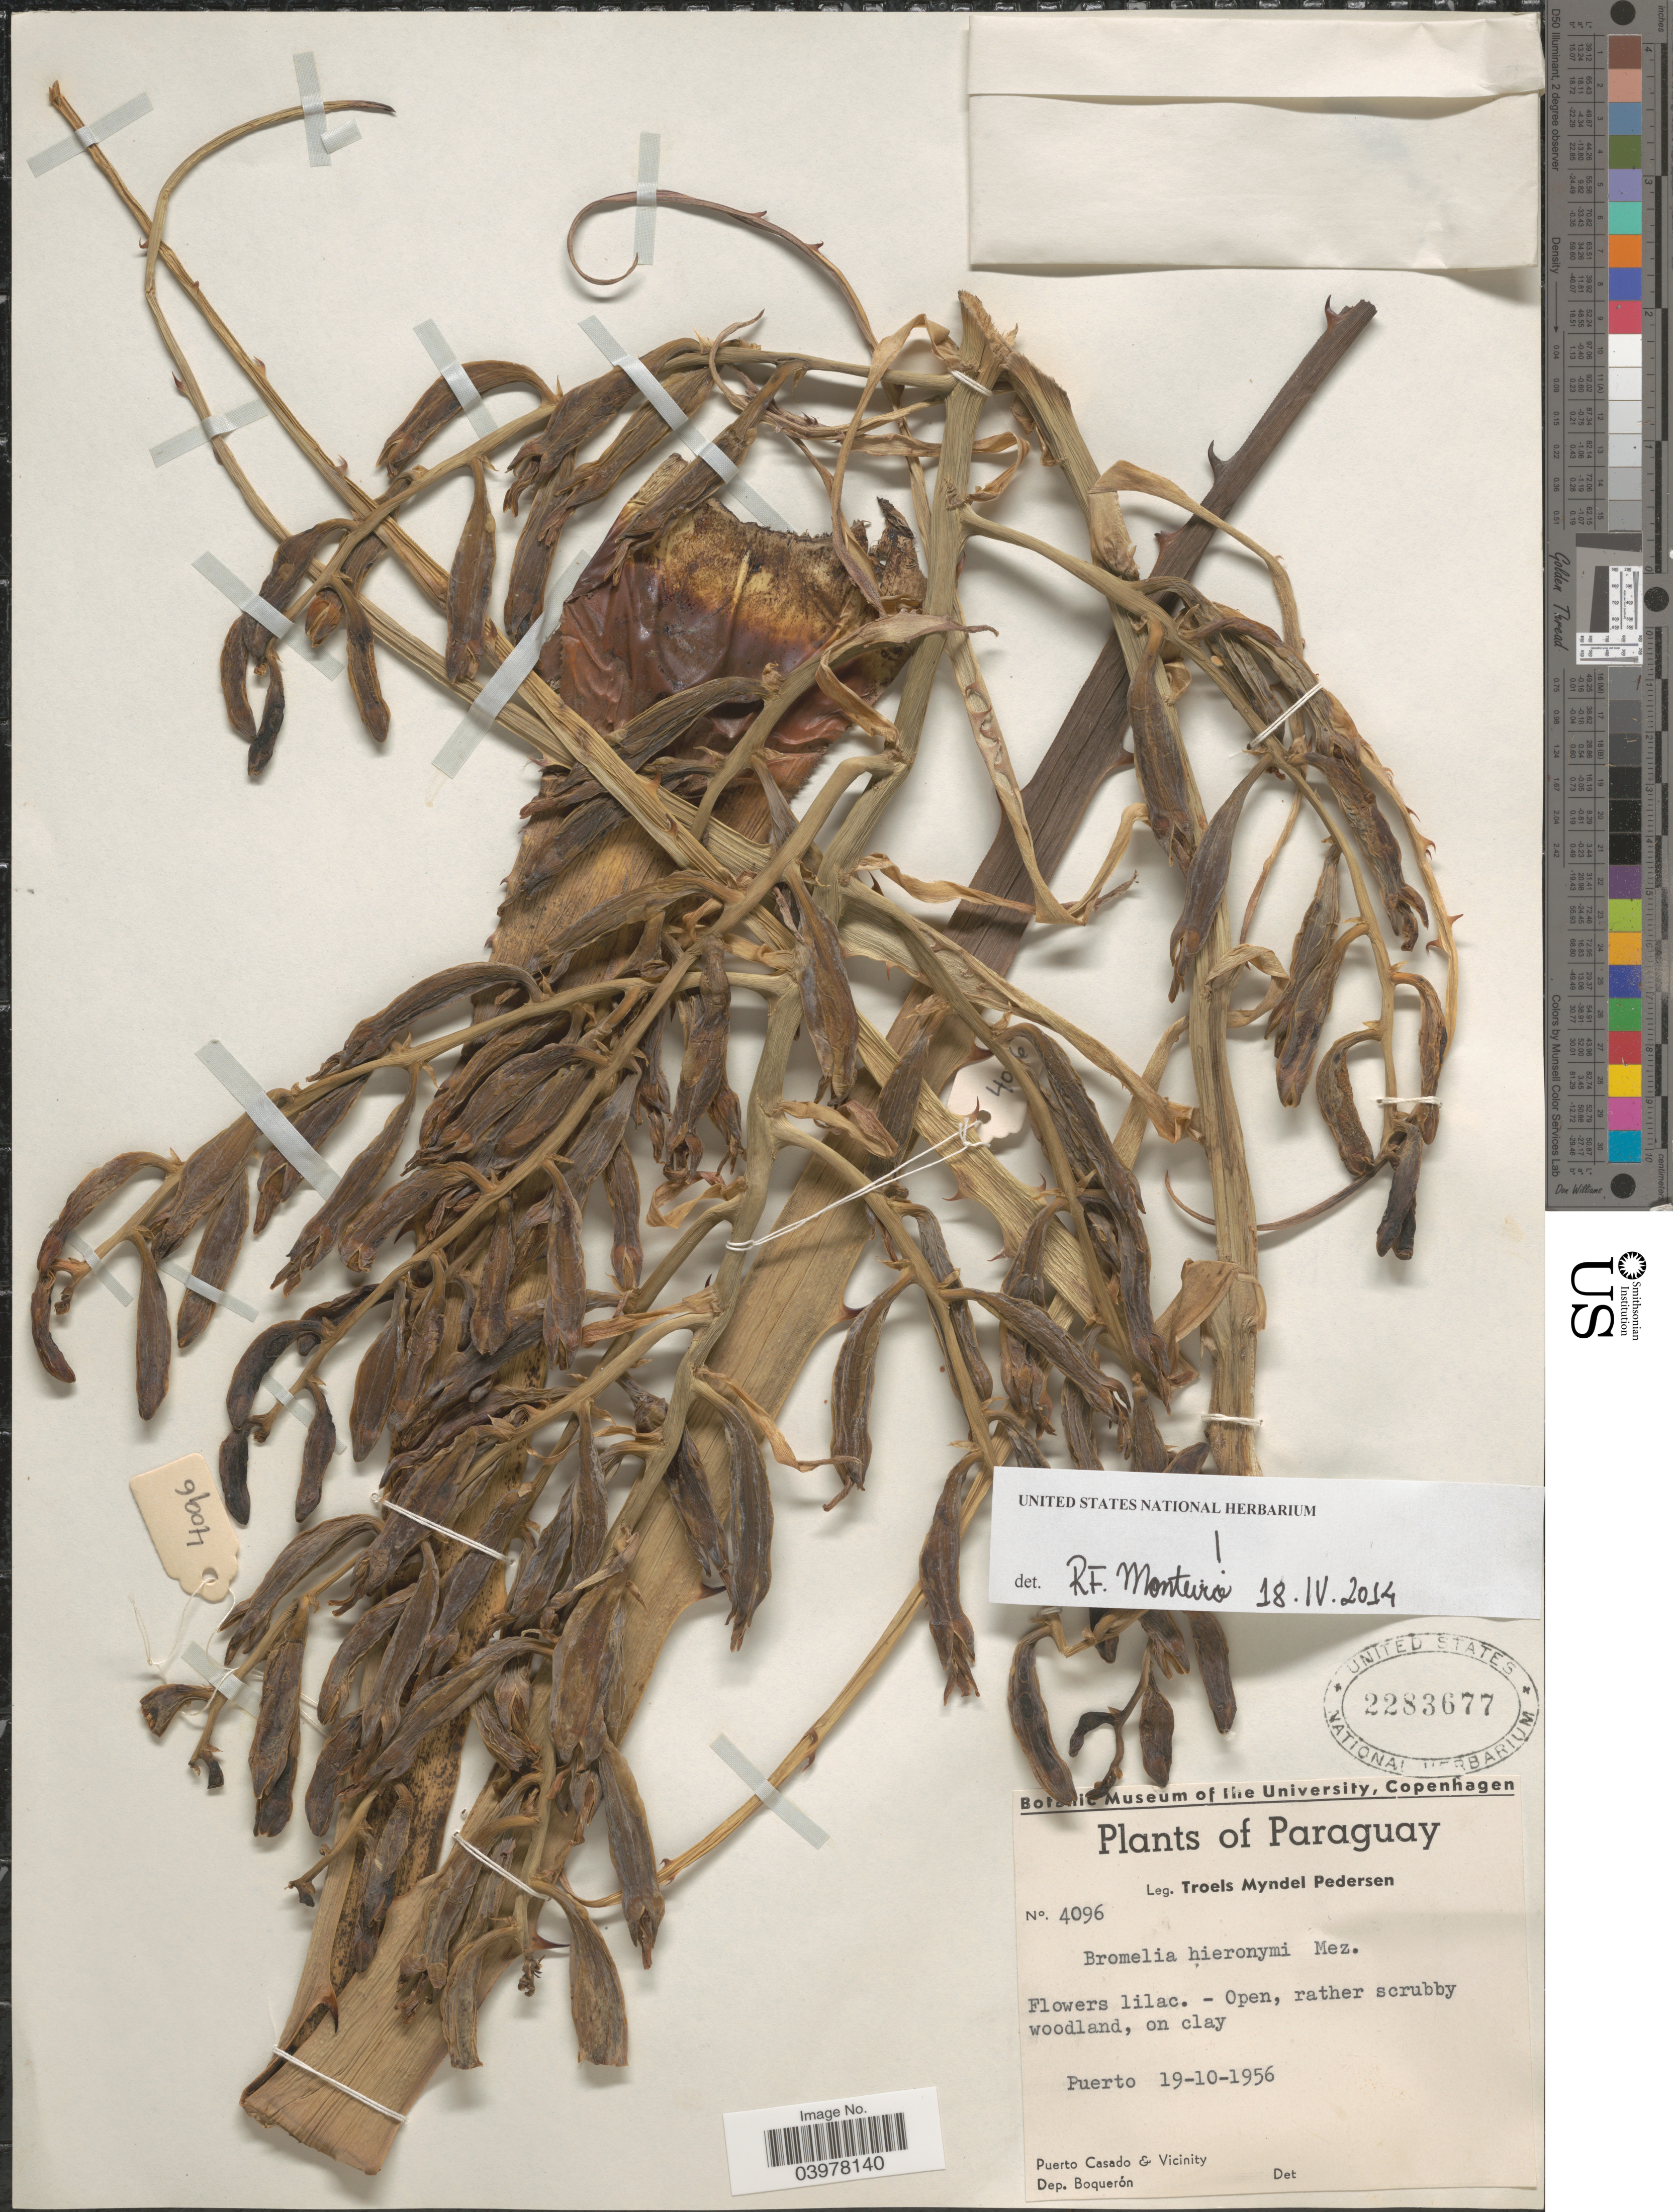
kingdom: Plantae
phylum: Tracheophyta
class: Liliopsida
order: Poales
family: Bromeliaceae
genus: Bromelia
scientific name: Bromelia hieronymi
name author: Mez in Mart.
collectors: T. Pederson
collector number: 4096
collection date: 1956-10-19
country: Paraguay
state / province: Boqueron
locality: Puerto. Puerto Casado & vicinity. Dep. Boquerón.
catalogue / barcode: US 2283677